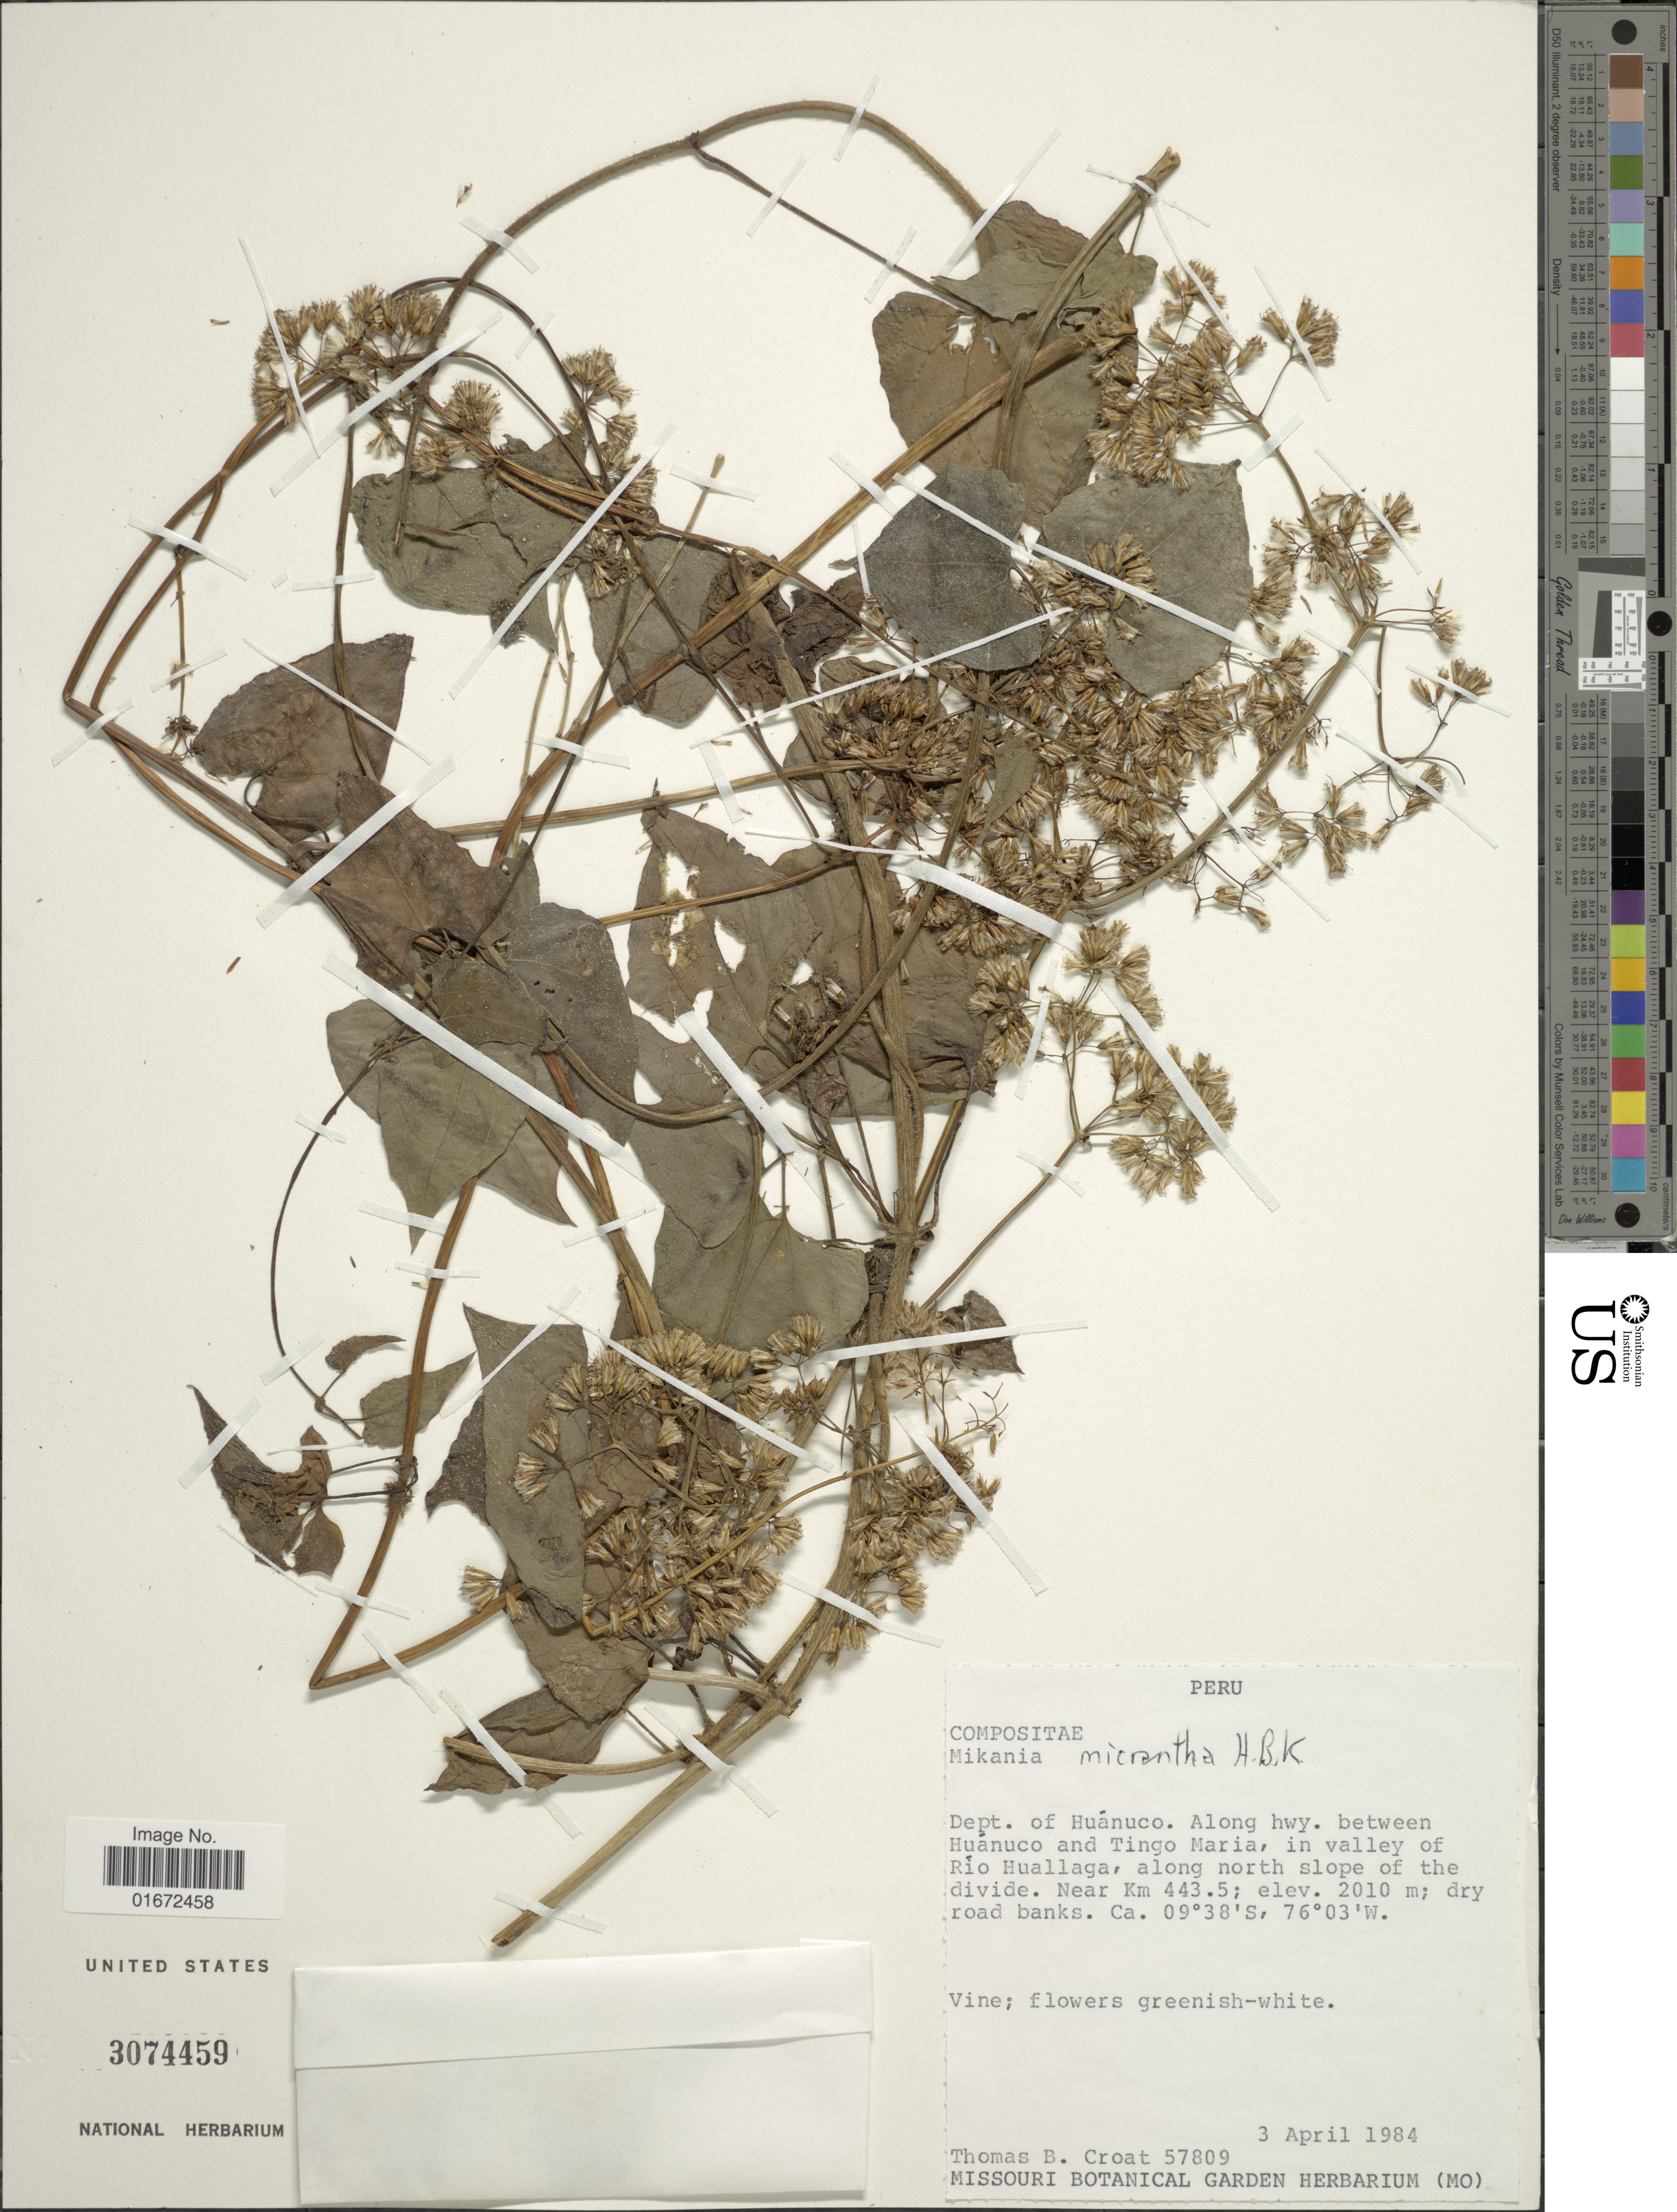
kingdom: Plantae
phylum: Tracheophyta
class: Magnoliopsida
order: Asterales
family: Asteraceae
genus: Mikania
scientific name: Mikania micrantha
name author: Kunth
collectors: T. B. Croat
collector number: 57809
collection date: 1984-04-03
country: Peru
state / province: Huánuco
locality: Dept. of Huánuco. Along hwy. between Huánuco and Tingo Maria, in valley of Río Huallaga, along north slope of the divide. Near Km 443.5; dry road banks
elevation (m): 2010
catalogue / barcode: US 3074459